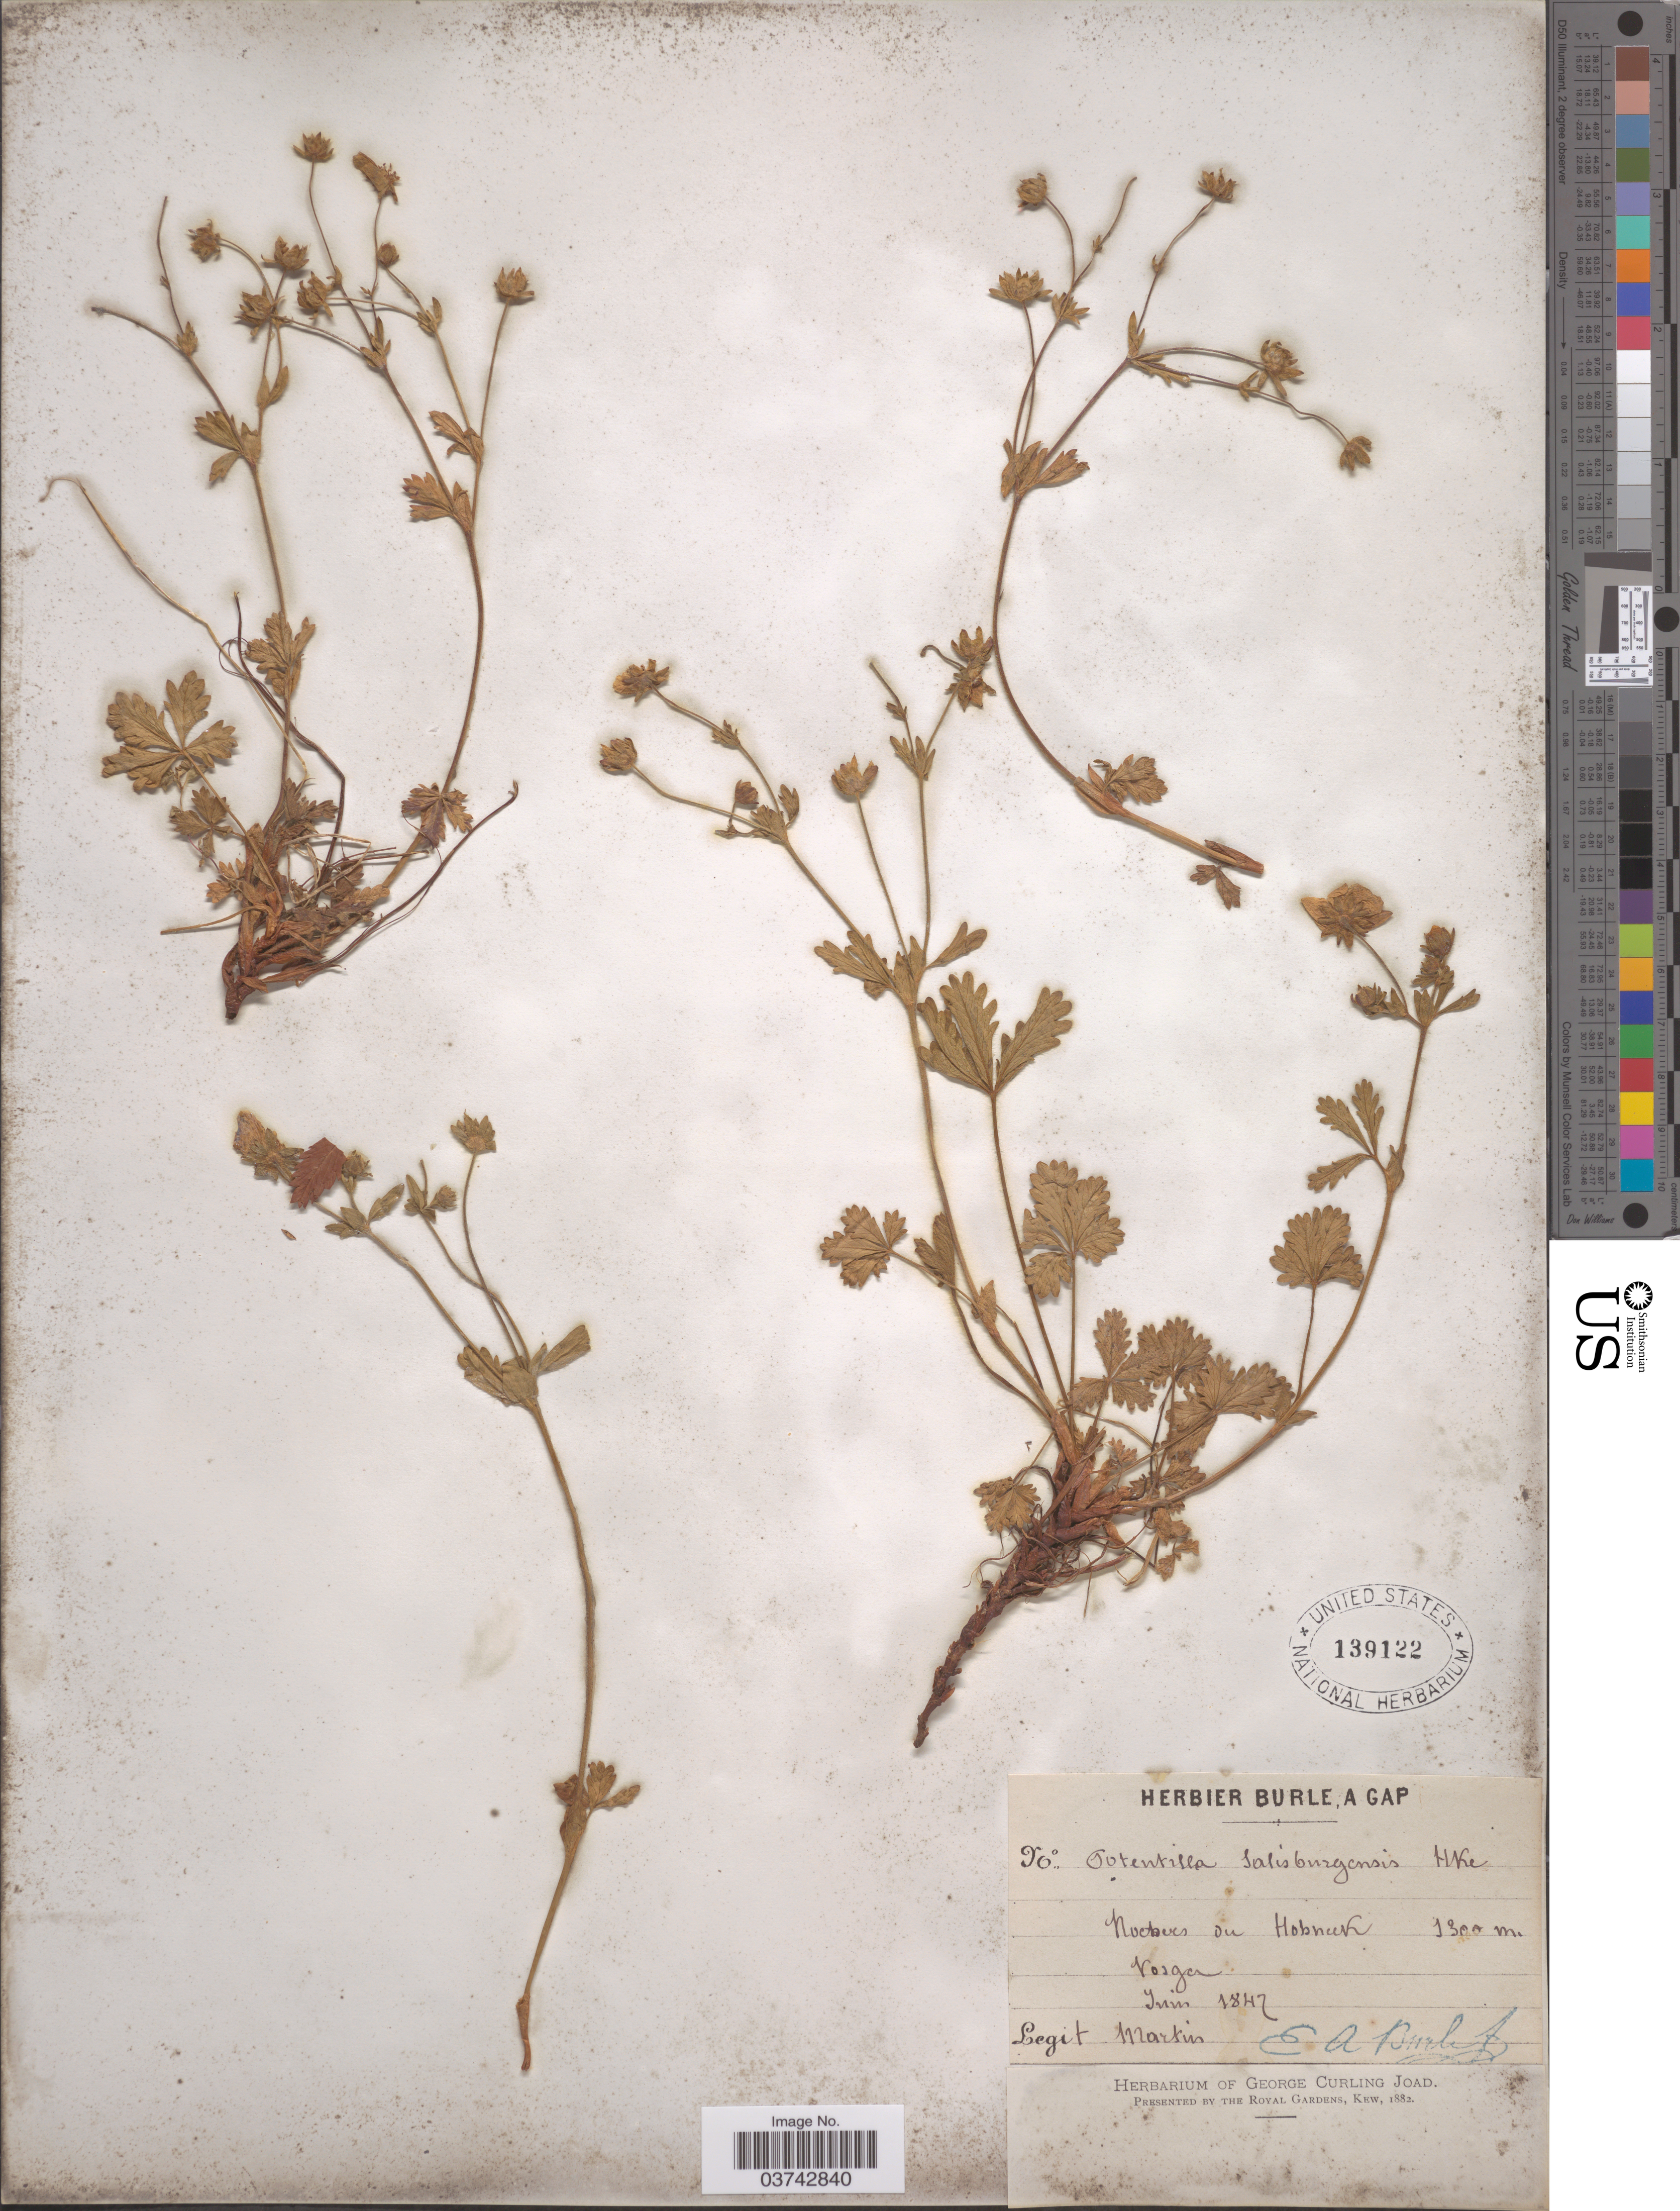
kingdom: Plantae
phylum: Tracheophyta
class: Magnoliopsida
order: Rosales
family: Rosaceae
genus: Potentilla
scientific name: Potentilla salisburgensis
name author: Haenke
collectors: Martin, -- & E. Burle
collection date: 1847-06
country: France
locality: Rochers du Hohneck, Vosges.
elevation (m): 1300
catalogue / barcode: US 139122